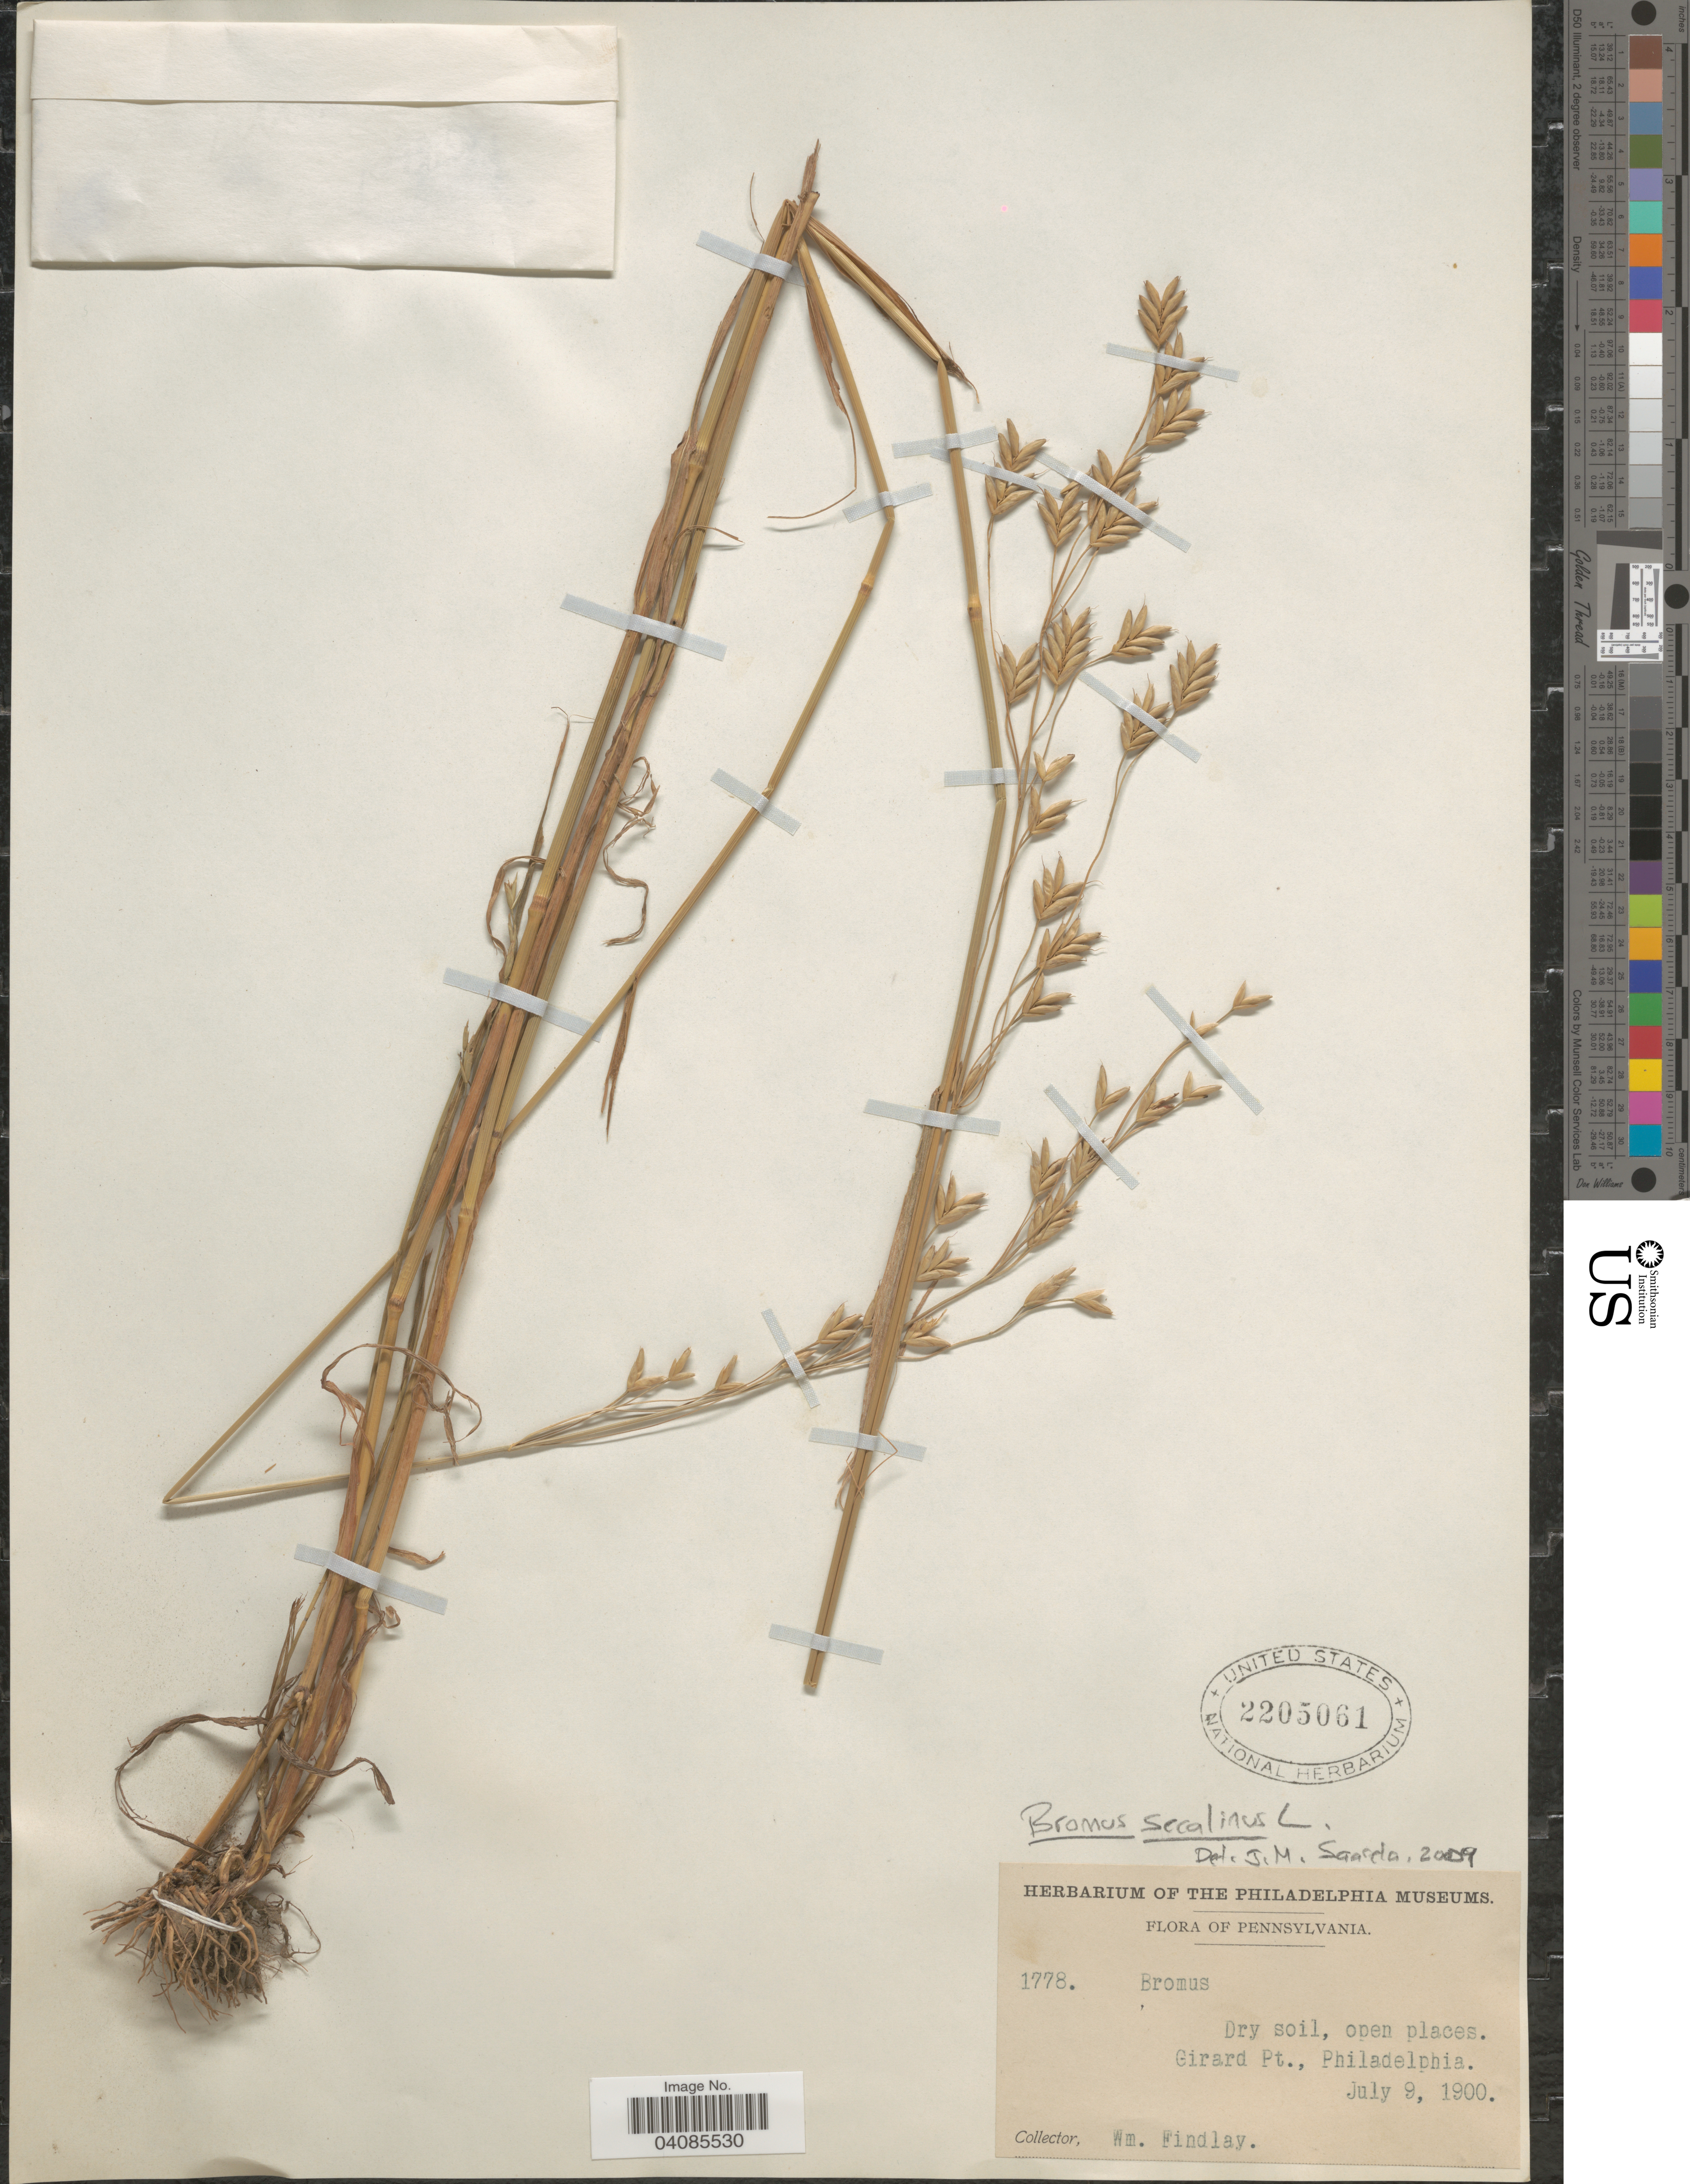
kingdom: Plantae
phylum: Tracheophyta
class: Liliopsida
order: Poales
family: Poaceae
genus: Bromus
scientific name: Bromus secalinus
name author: L.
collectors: W. Findlay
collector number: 1778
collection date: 1900-07-09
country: United States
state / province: Pennsylvania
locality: Girard Pt., Philadelphia.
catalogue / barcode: US 2205061